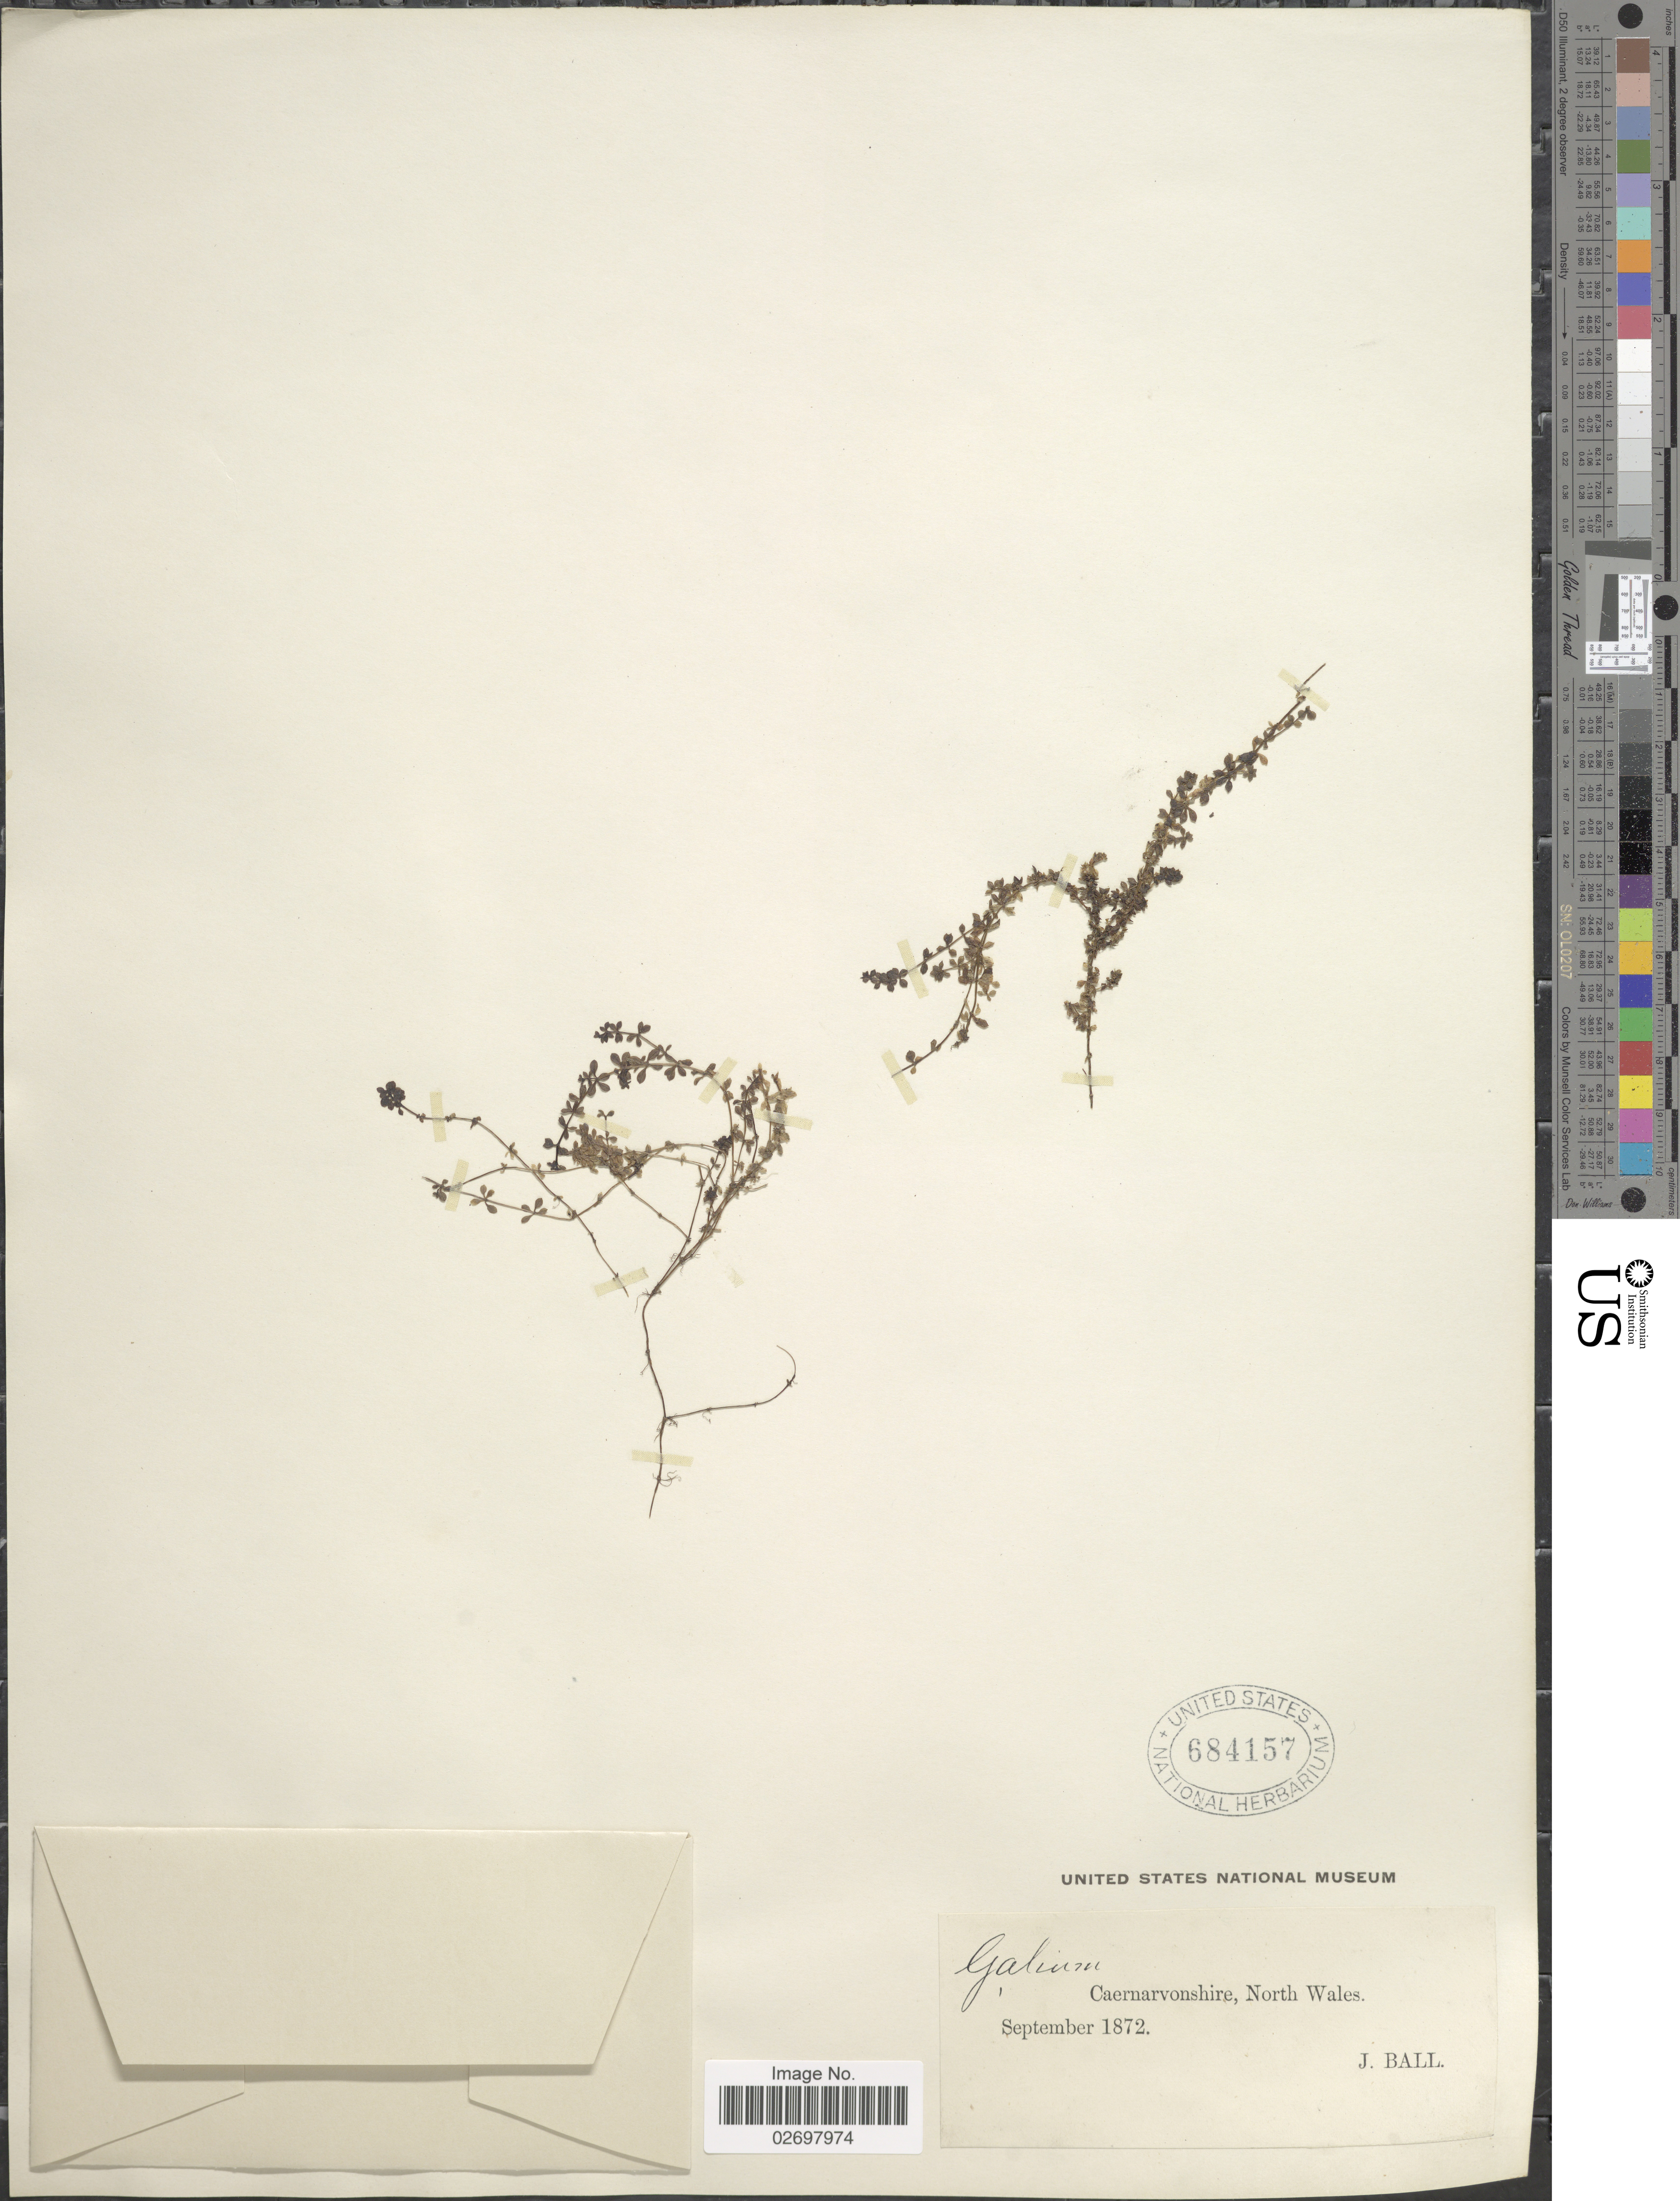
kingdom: Plantae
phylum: Tracheophyta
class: Magnoliopsida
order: Gentianales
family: Rubiaceae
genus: Galium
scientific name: Galium sp.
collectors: J. Ball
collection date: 1872-09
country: United Kingdom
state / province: Wales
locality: Caernarvonshire, North Wales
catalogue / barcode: US 684157